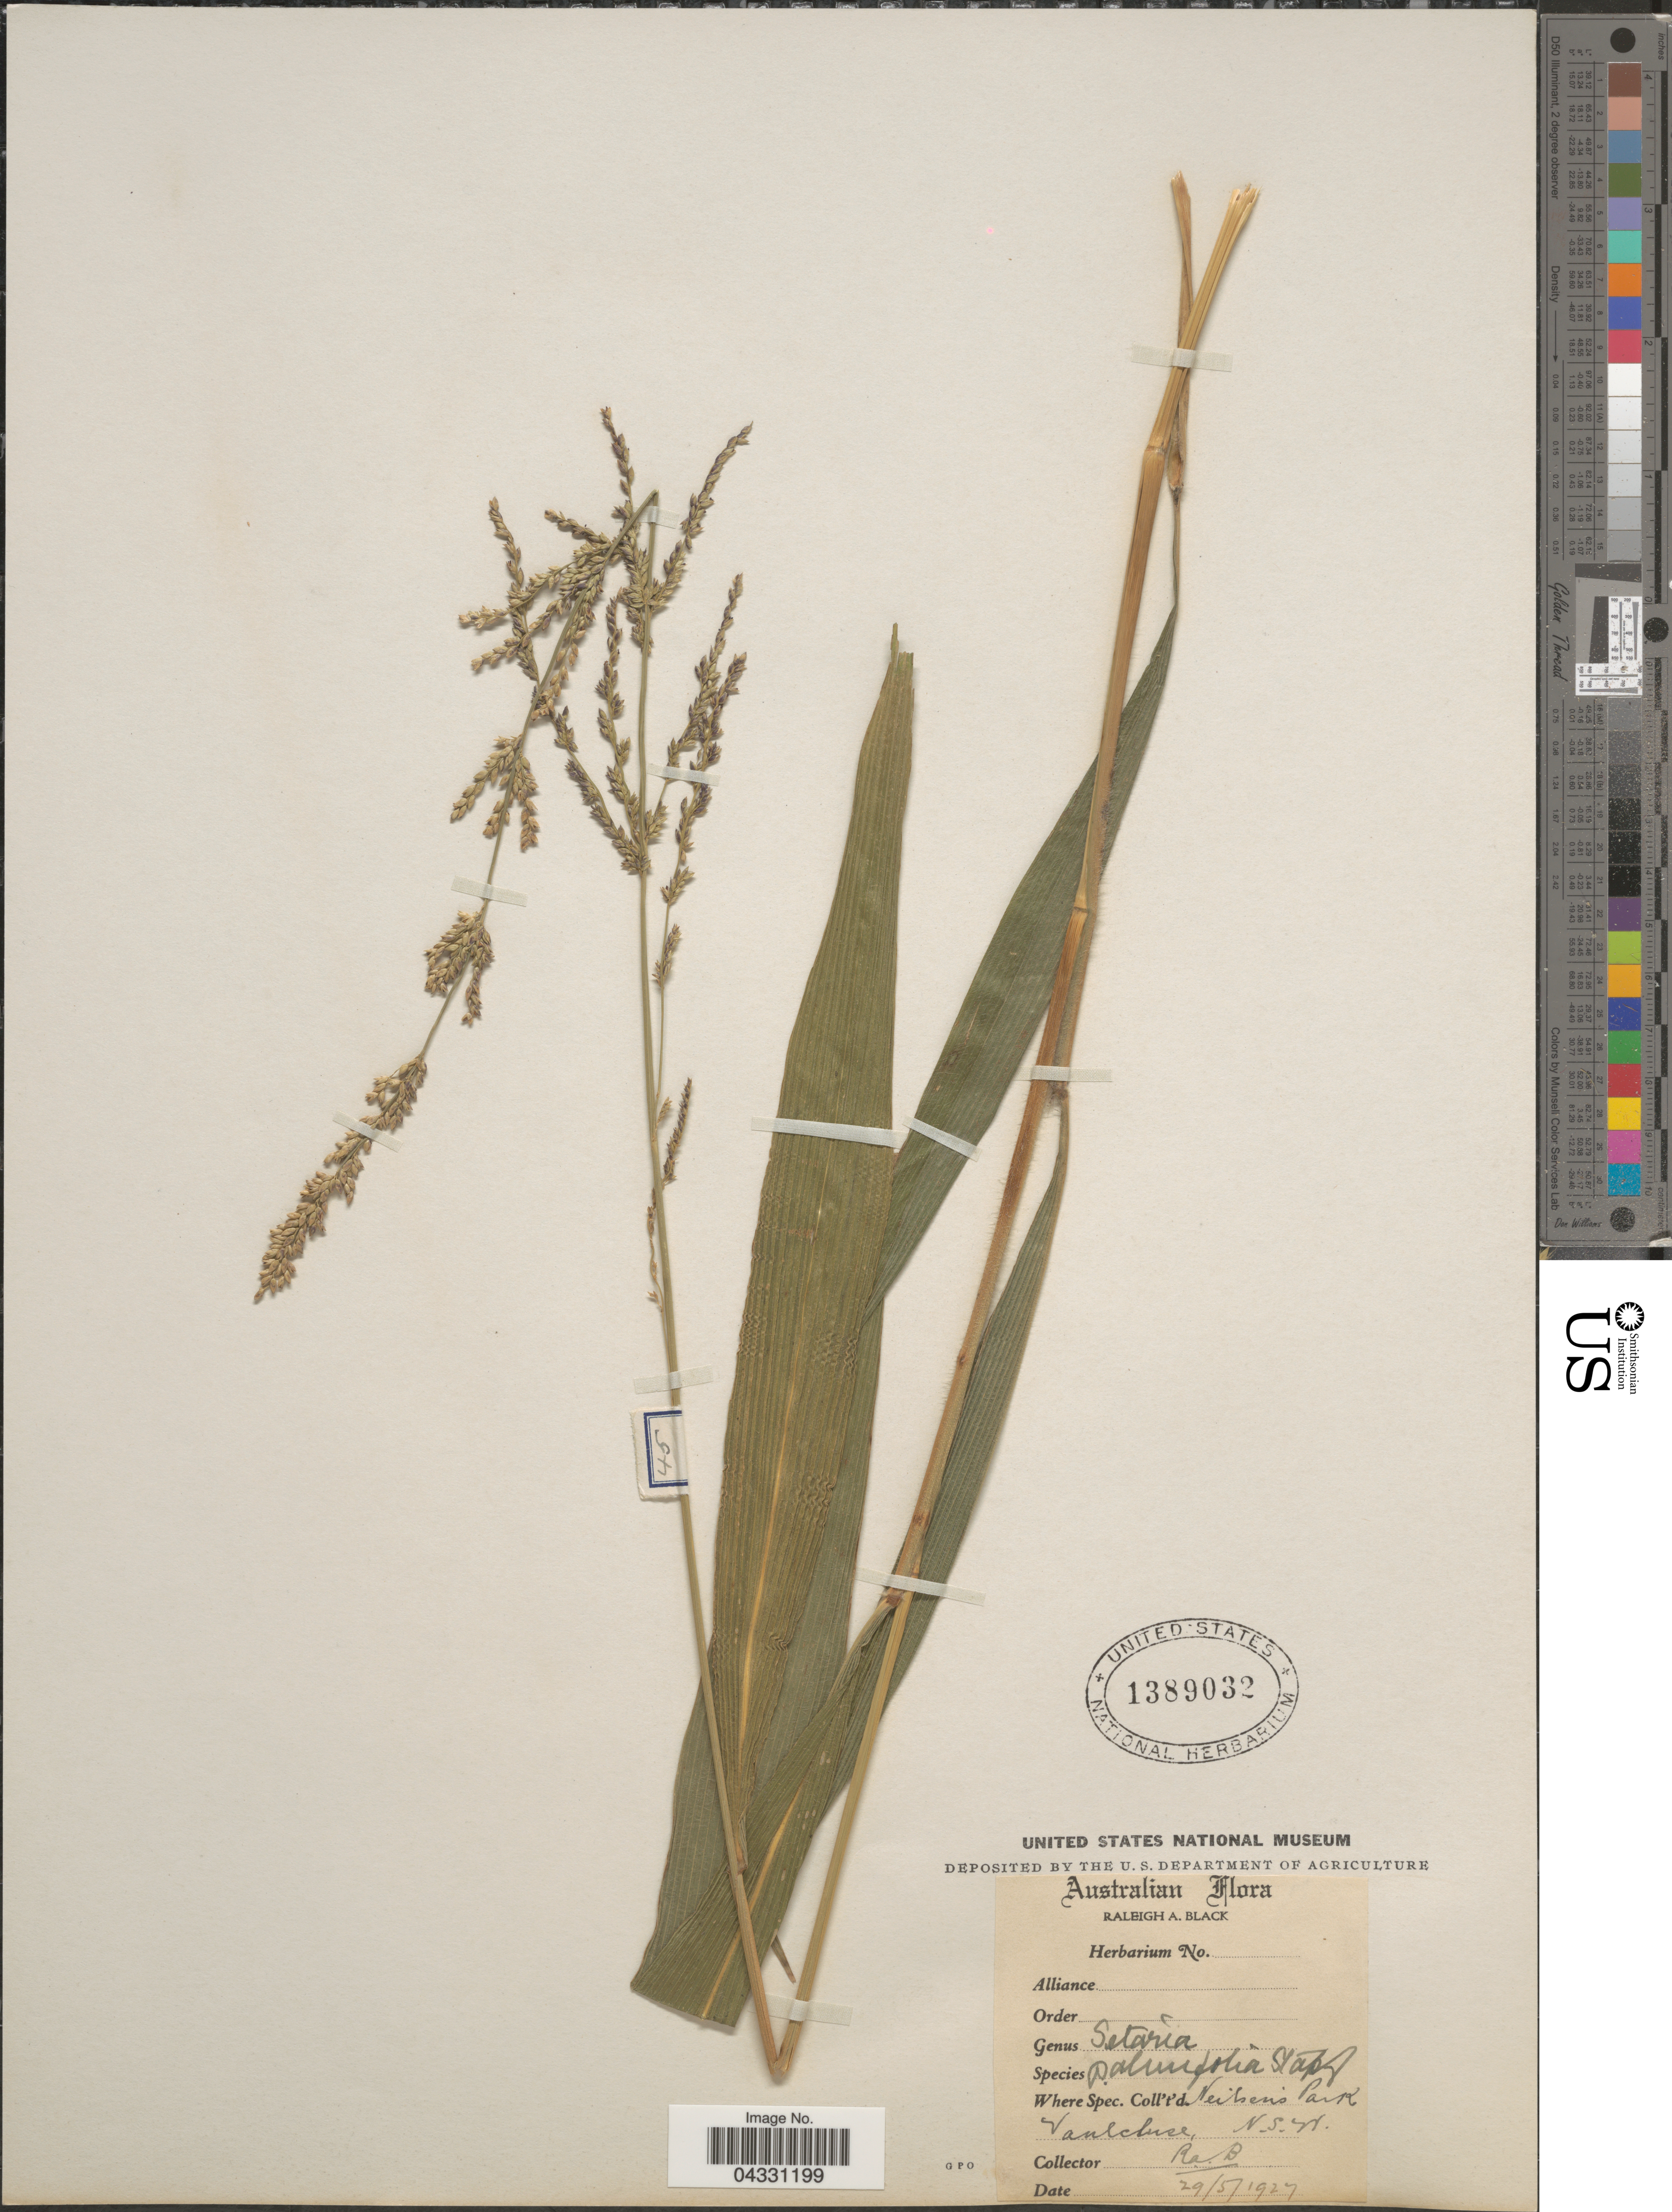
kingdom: Plantae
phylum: Tracheophyta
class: Liliopsida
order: Poales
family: Poaceae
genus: Setaria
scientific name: Setaria palmifolia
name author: (J. Koenig) Stapf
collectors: R. A. Black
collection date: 1927-05-29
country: Australia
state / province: New South Wales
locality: Neilsen's Park. Vaucluse.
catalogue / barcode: US 1389032